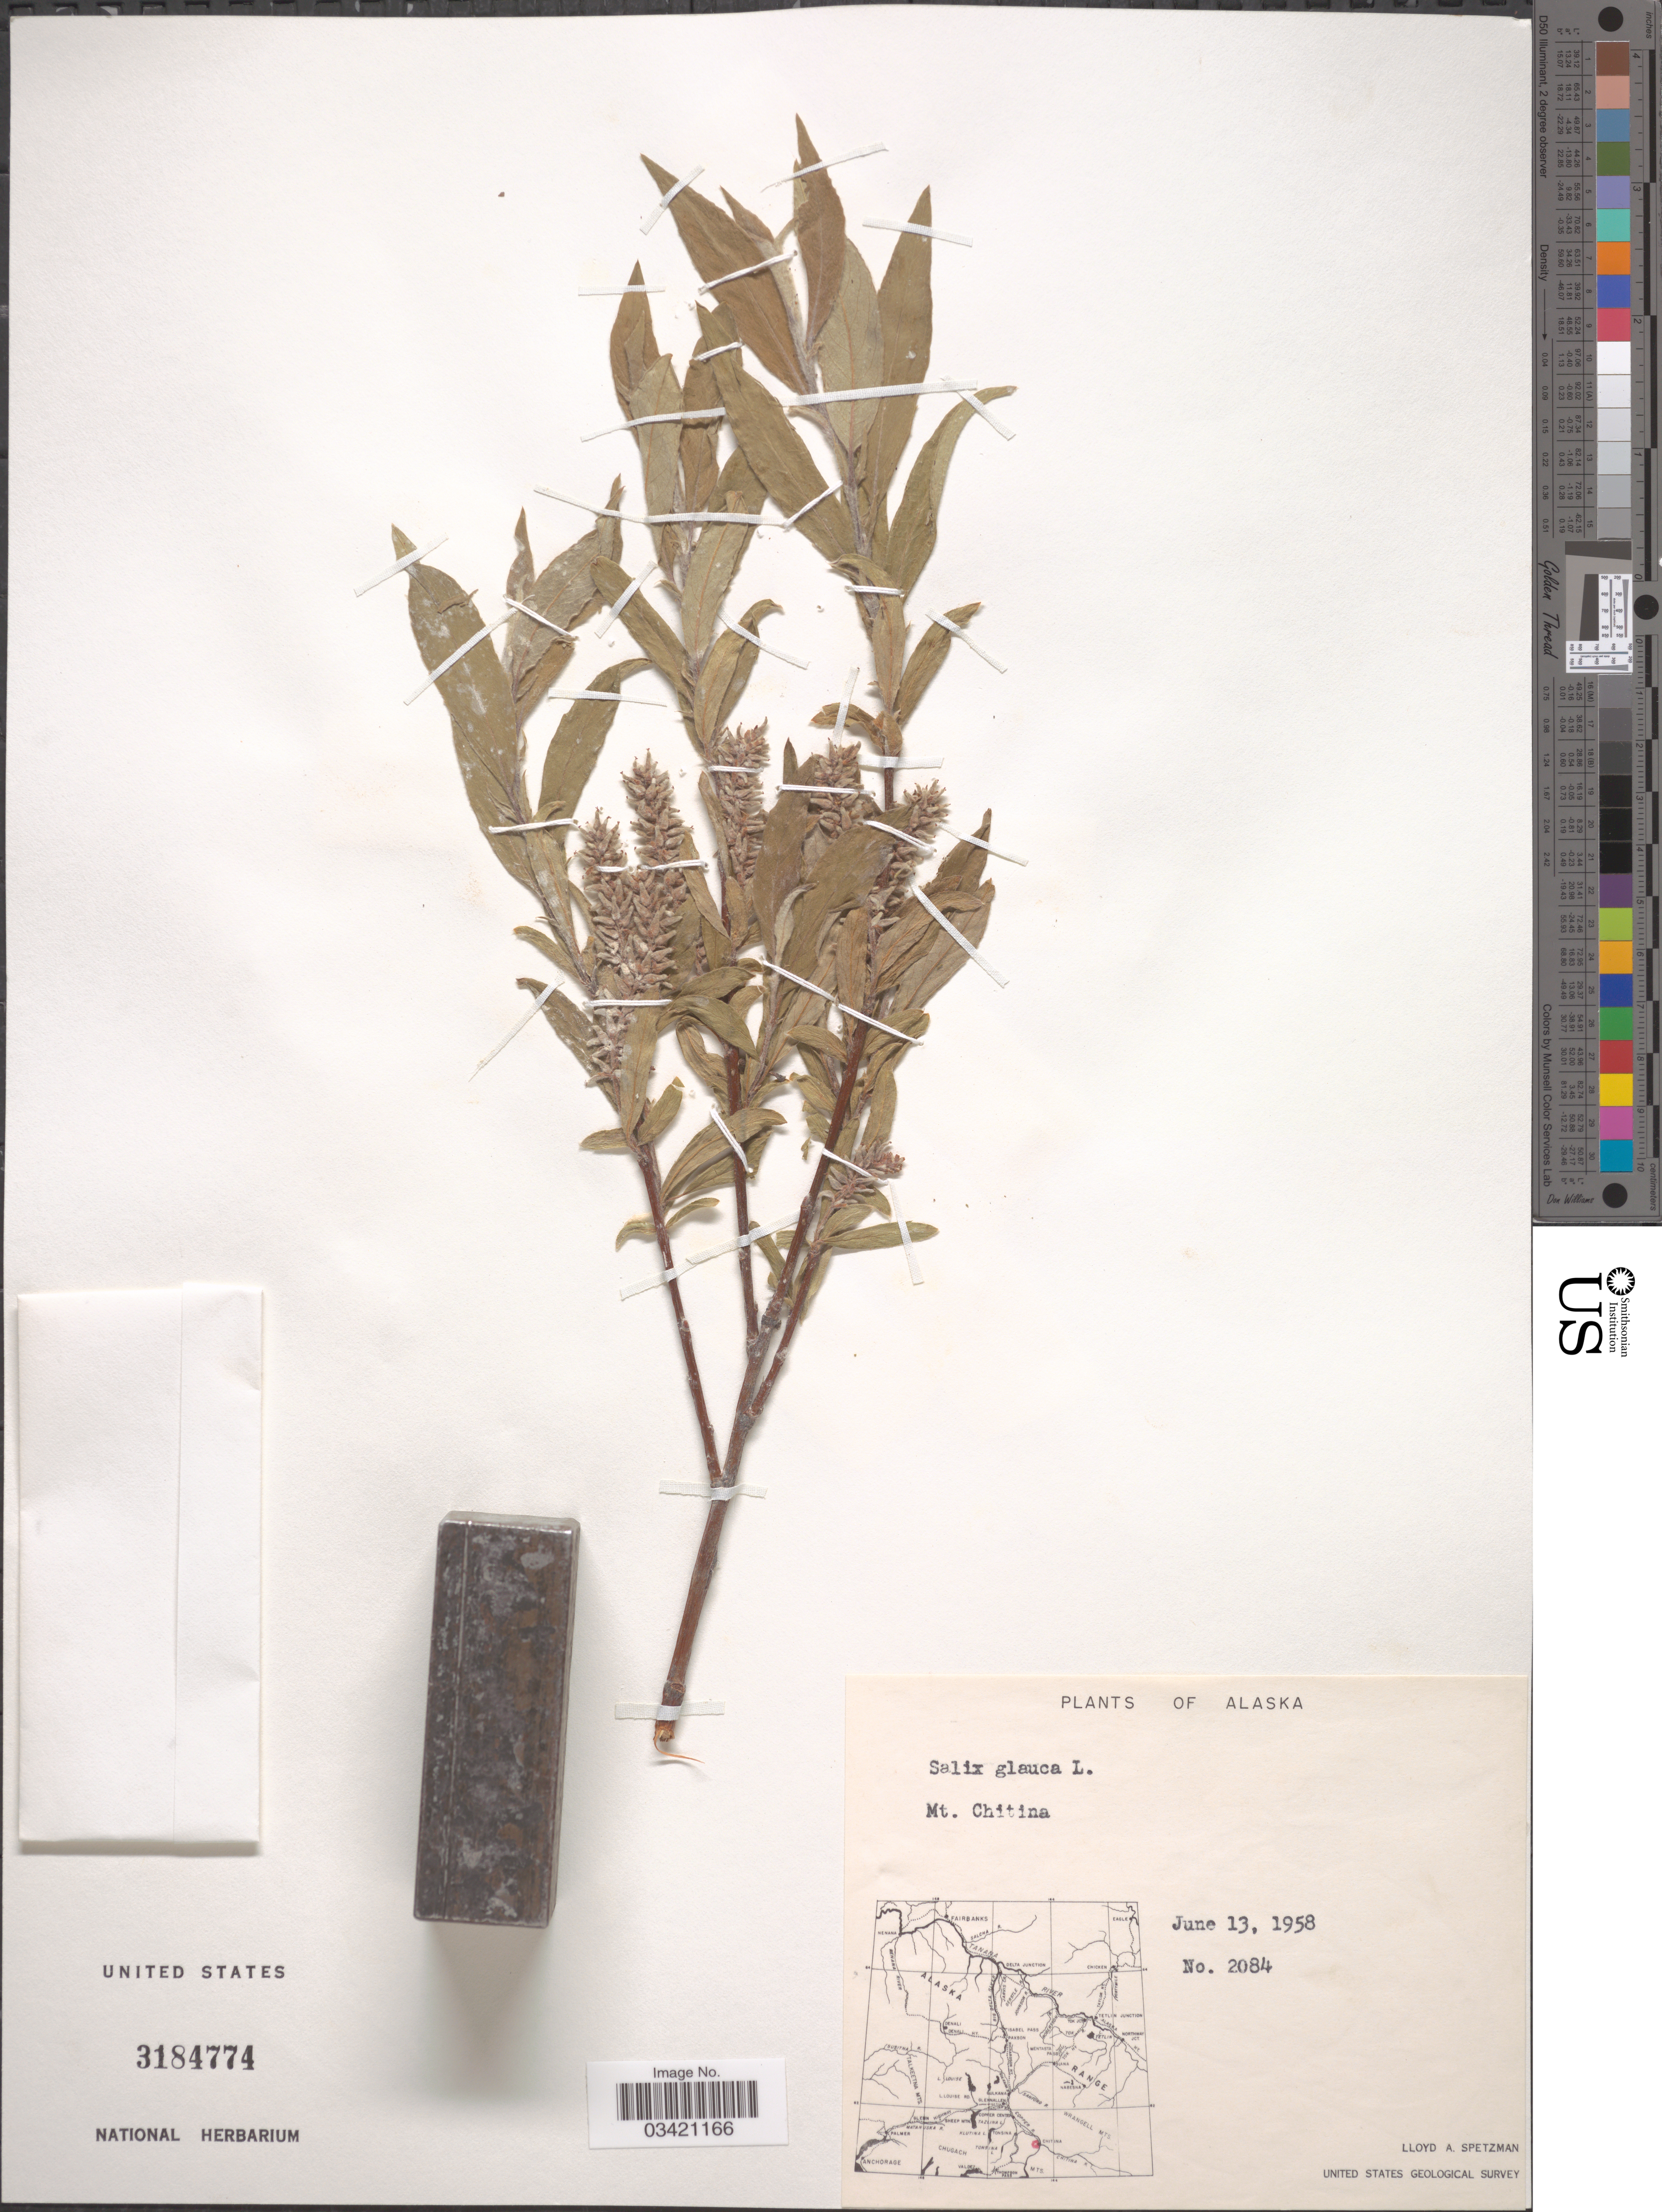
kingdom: Plantae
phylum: Tracheophyta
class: Magnoliopsida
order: Malpighiales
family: Salicaceae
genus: Salix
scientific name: Salix glauca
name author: L.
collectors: L. Spetzman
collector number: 2084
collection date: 1958-06-13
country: United States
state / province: Alaska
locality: Mt. Chitina.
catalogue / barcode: US 3184774